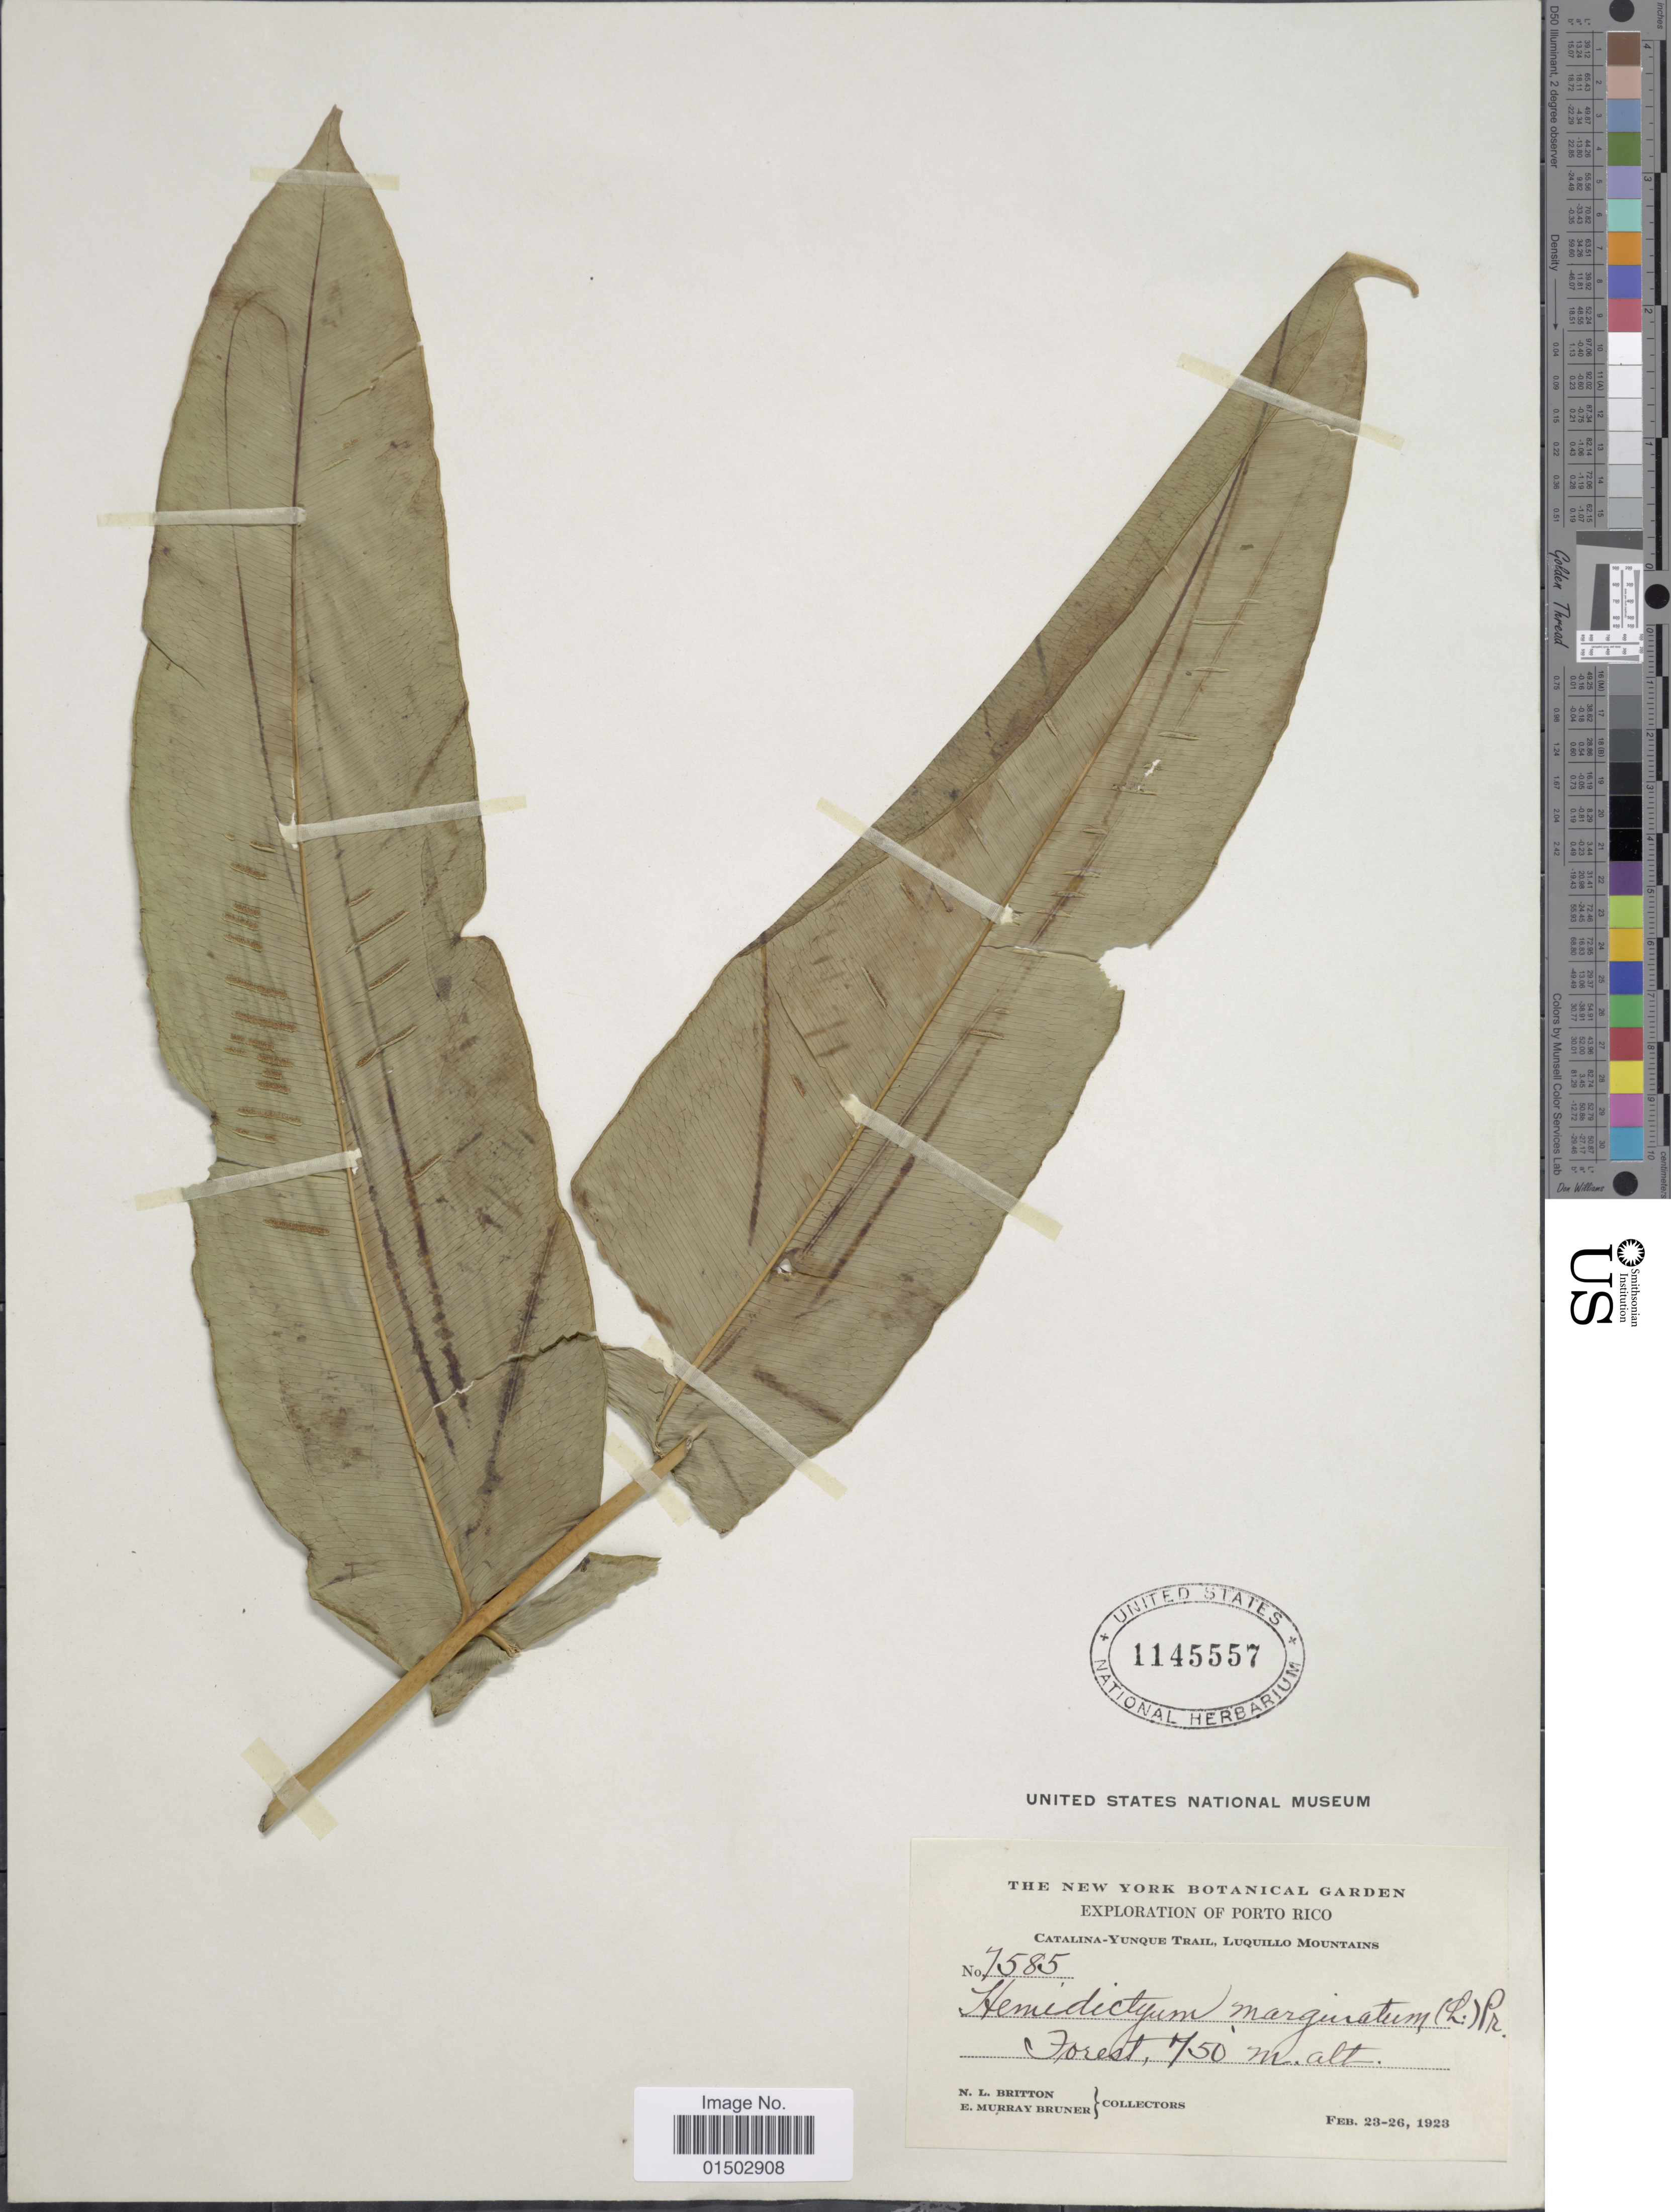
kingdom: Plantae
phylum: Tracheophyta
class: Polypodiopsida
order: Polypodiales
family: Hemidictyaceae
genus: Hemidictyum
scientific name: Hemidictyum marginatum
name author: (L.) C. Presl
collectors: N. Britton & E. Murray Bruner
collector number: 7585*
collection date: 1923-02-23/1923-02-26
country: Puerto Rico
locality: Catalina- Yunque Trail., Luquillo Mountains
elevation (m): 750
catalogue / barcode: US 1145557